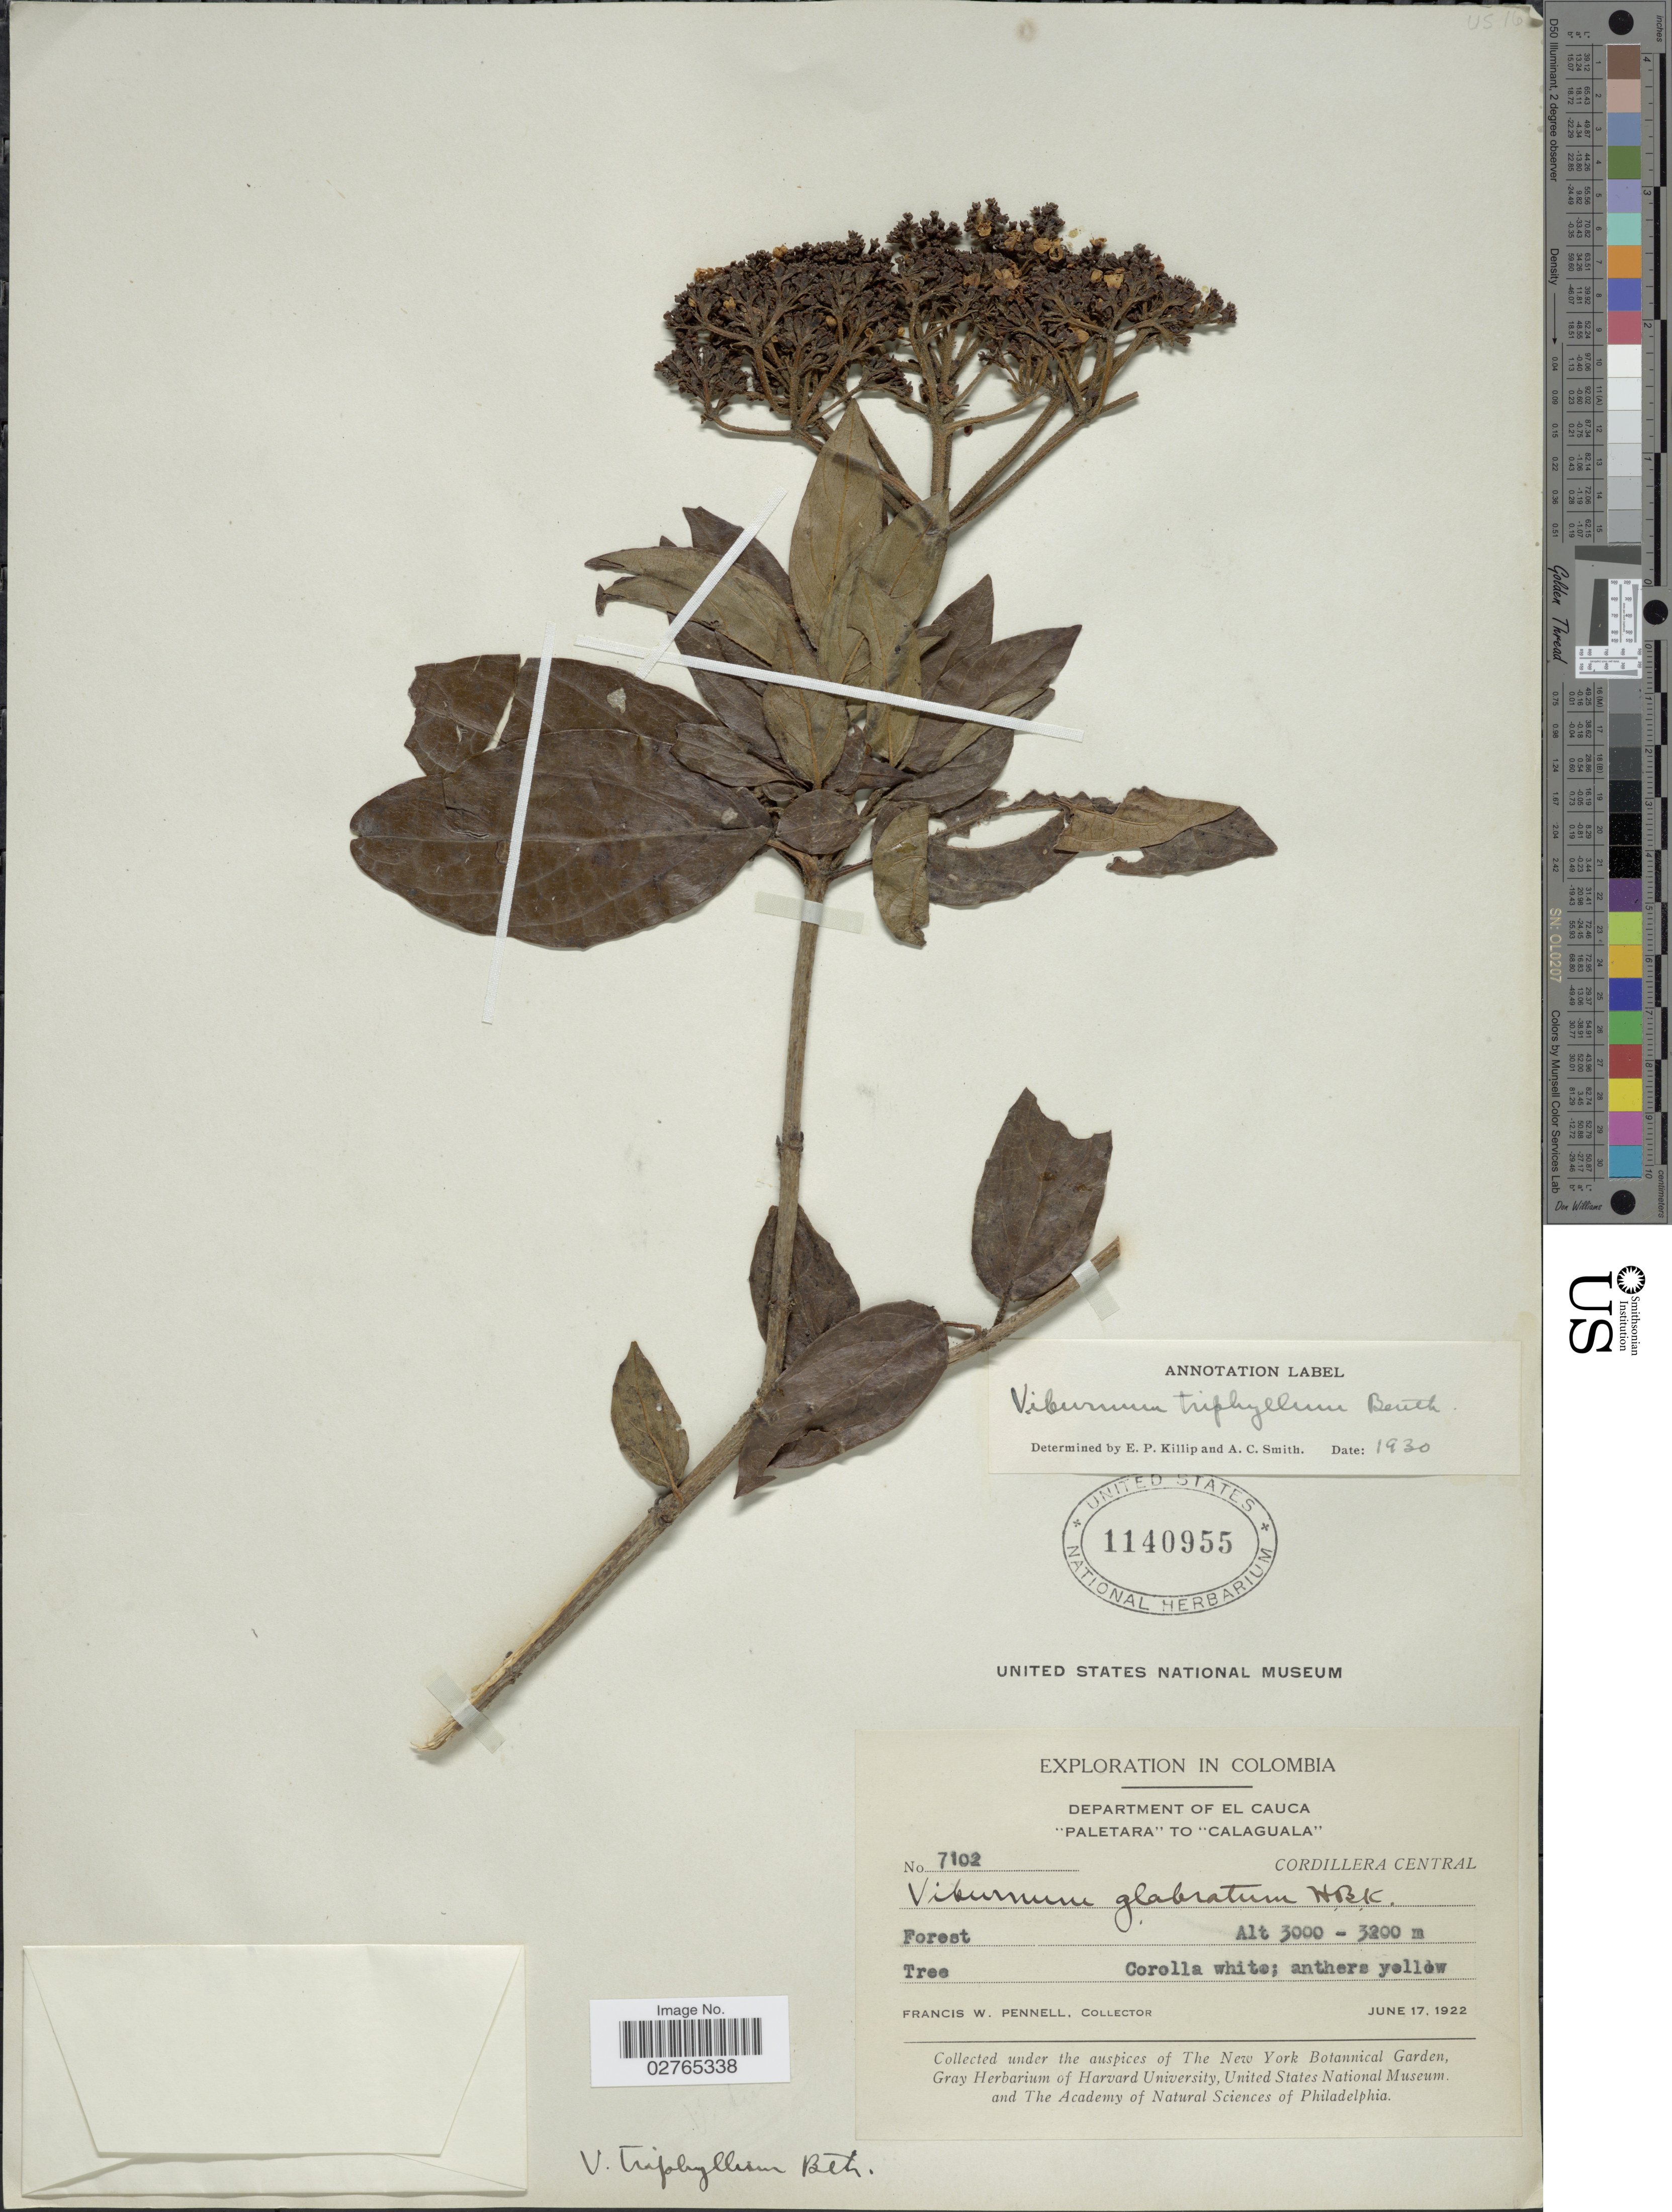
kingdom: Plantae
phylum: Tracheophyta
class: Magnoliopsida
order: Dipsacales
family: Viburnaceae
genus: Viburnum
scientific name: Viburnum triphyllum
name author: Benth.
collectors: F. W. Pennell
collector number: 7102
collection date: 1922-06-17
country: Colombia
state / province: Cauca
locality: Department of el Cauca. "Paletara" to "Calaguala". Cordillera Central.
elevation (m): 3000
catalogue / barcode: US 1140955